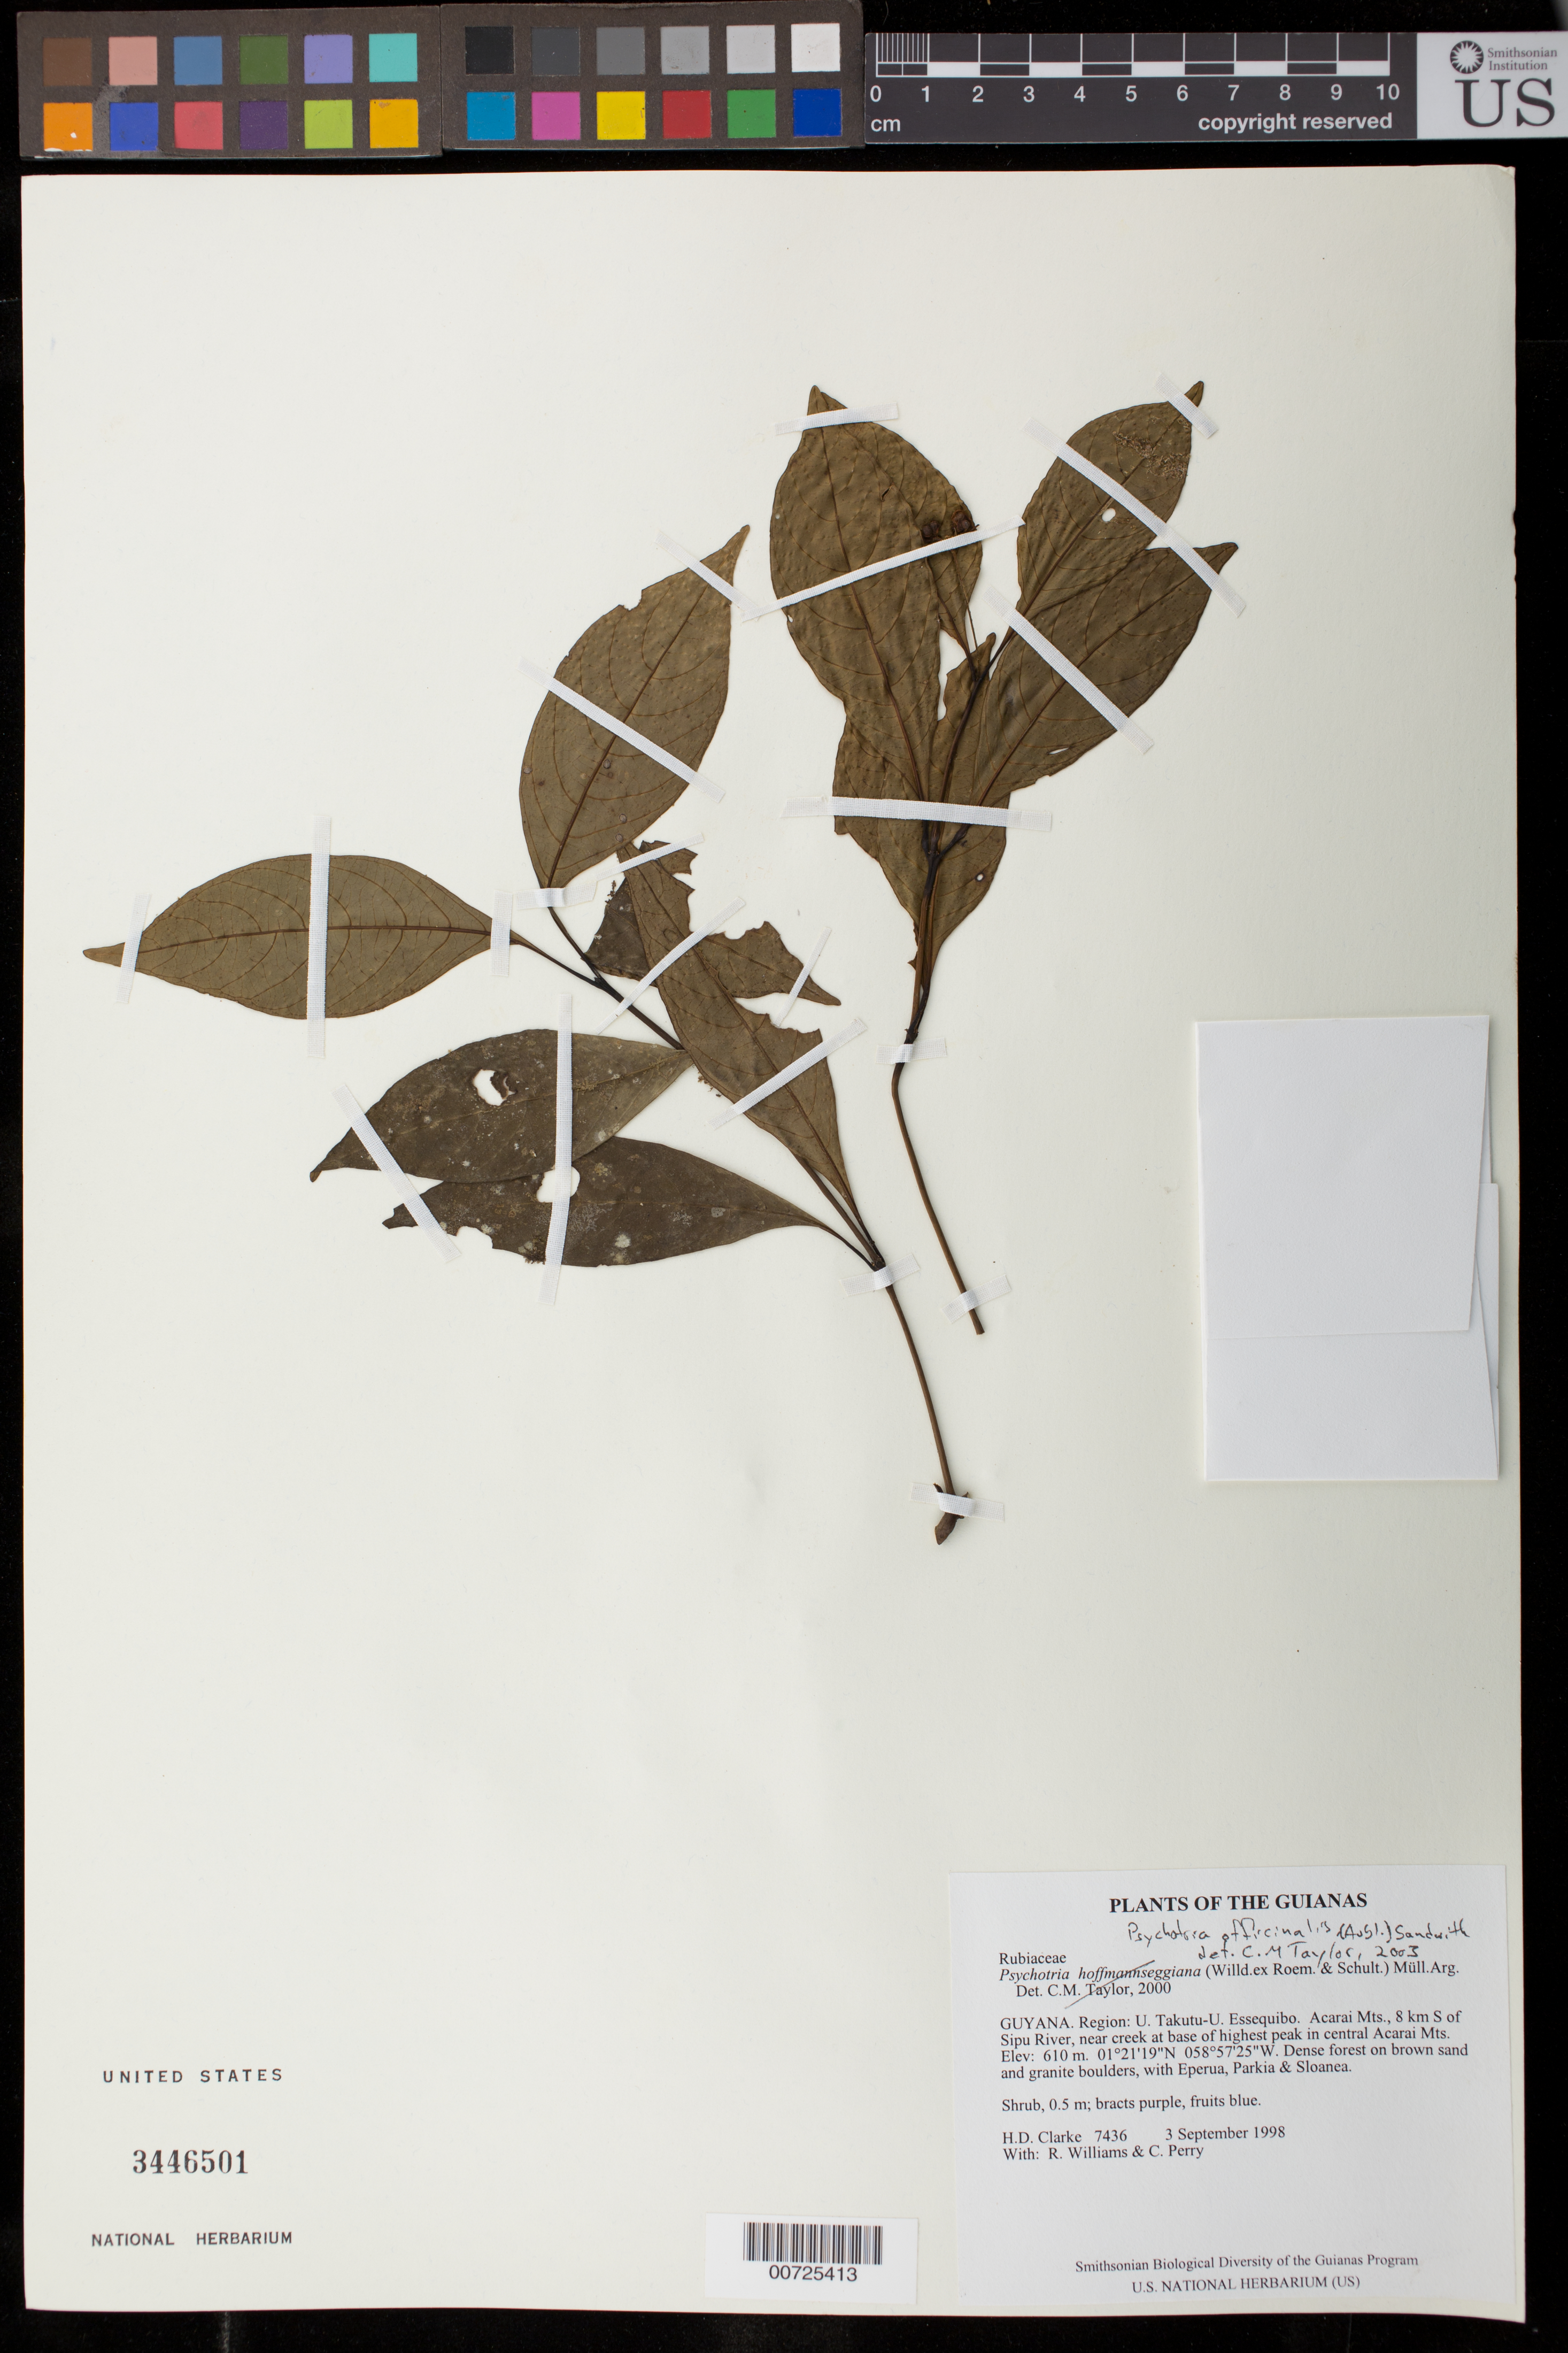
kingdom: Plantae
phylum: Tracheophyta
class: Magnoliopsida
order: Gentianales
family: Rubiaceae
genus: Palicourea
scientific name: Palicourea tenerior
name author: (Cham.) Delprete & J.H. Kirkbr.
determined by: Kirkbride, J. H., Jr.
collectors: H. D. Clarke, R. Williams & C. Perry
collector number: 7436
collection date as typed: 3 September 1998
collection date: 1998-09-03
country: Guyana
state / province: U. Takutu-U. Essequibo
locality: Acarai Mts., 8 km S of Sipu River, near creek at base of highest peak in central Acarai Mts.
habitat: Dense forest on brown sand and granite boulders, with Eperua, Parkia & Sloanea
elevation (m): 610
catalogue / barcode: US 3446501